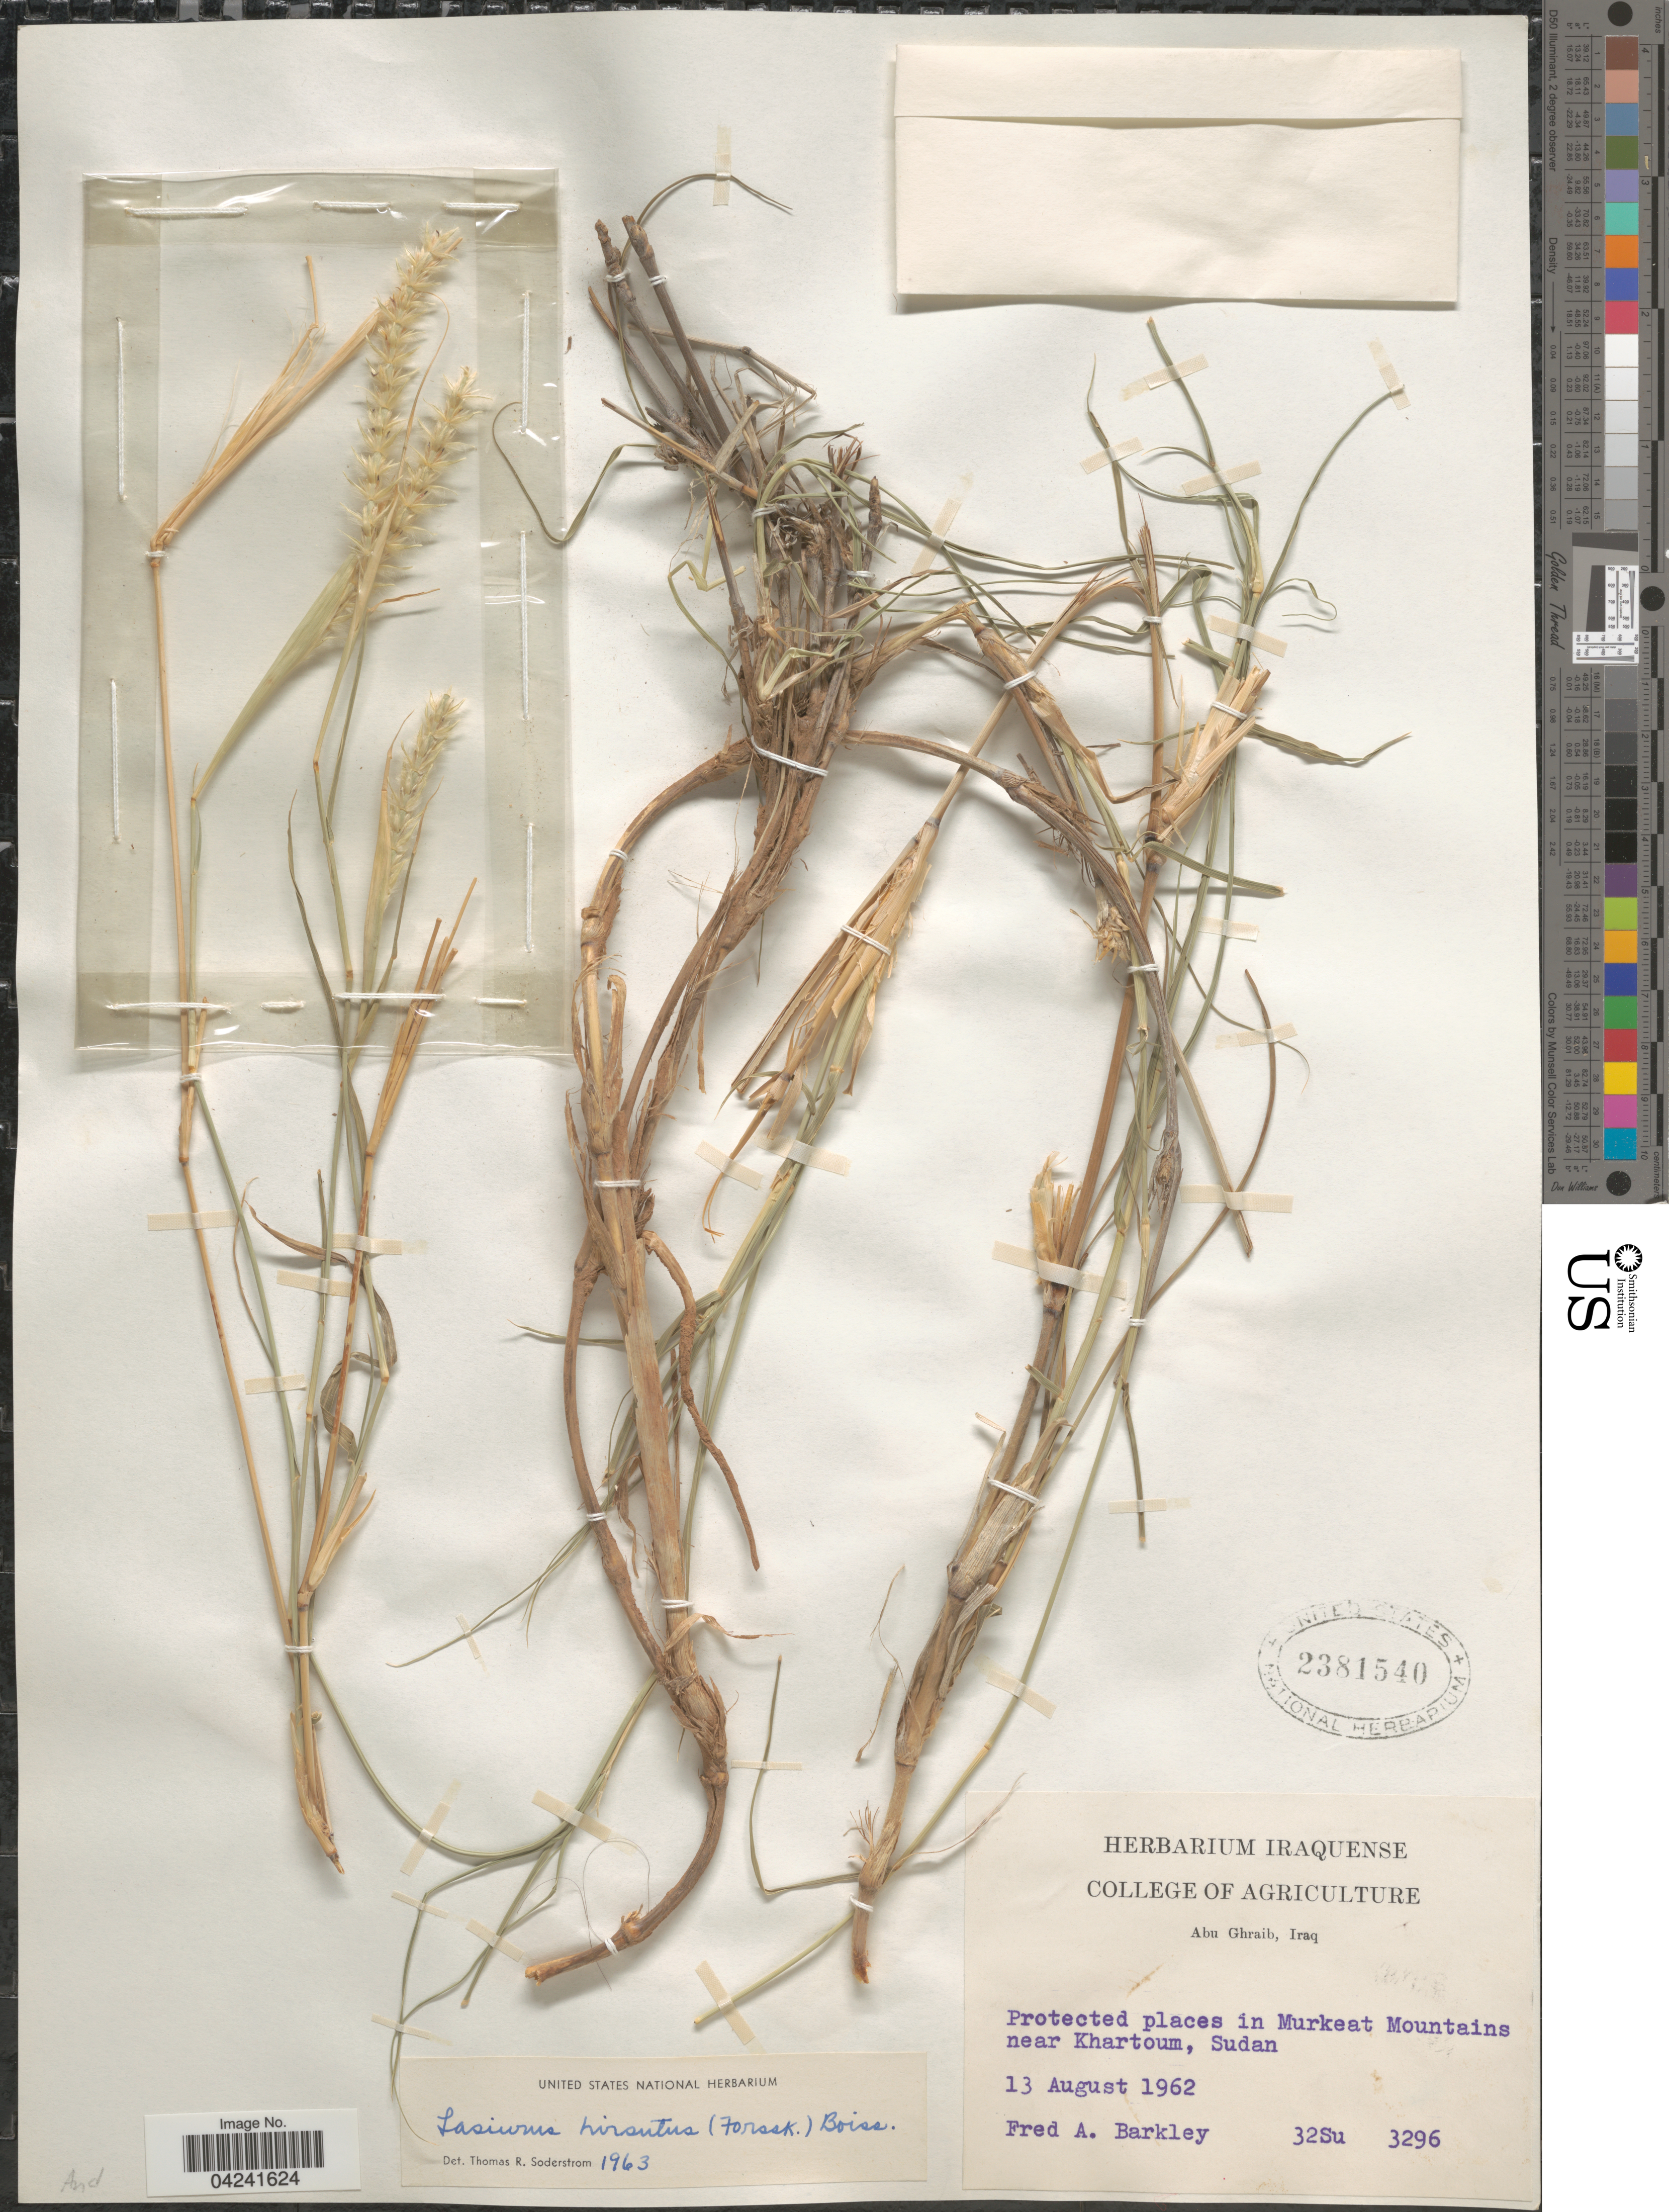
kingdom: Plantae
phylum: Tracheophyta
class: Liliopsida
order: Poales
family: Poaceae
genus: Lasiurus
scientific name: Lasiurus scindicus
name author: Henr.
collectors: F. A. Barkley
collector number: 32Su 3296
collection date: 1962-08-13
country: Sudan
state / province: Al Kharţūm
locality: Protected places in Murkeat Mountains near Khartoum.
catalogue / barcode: US 2381540